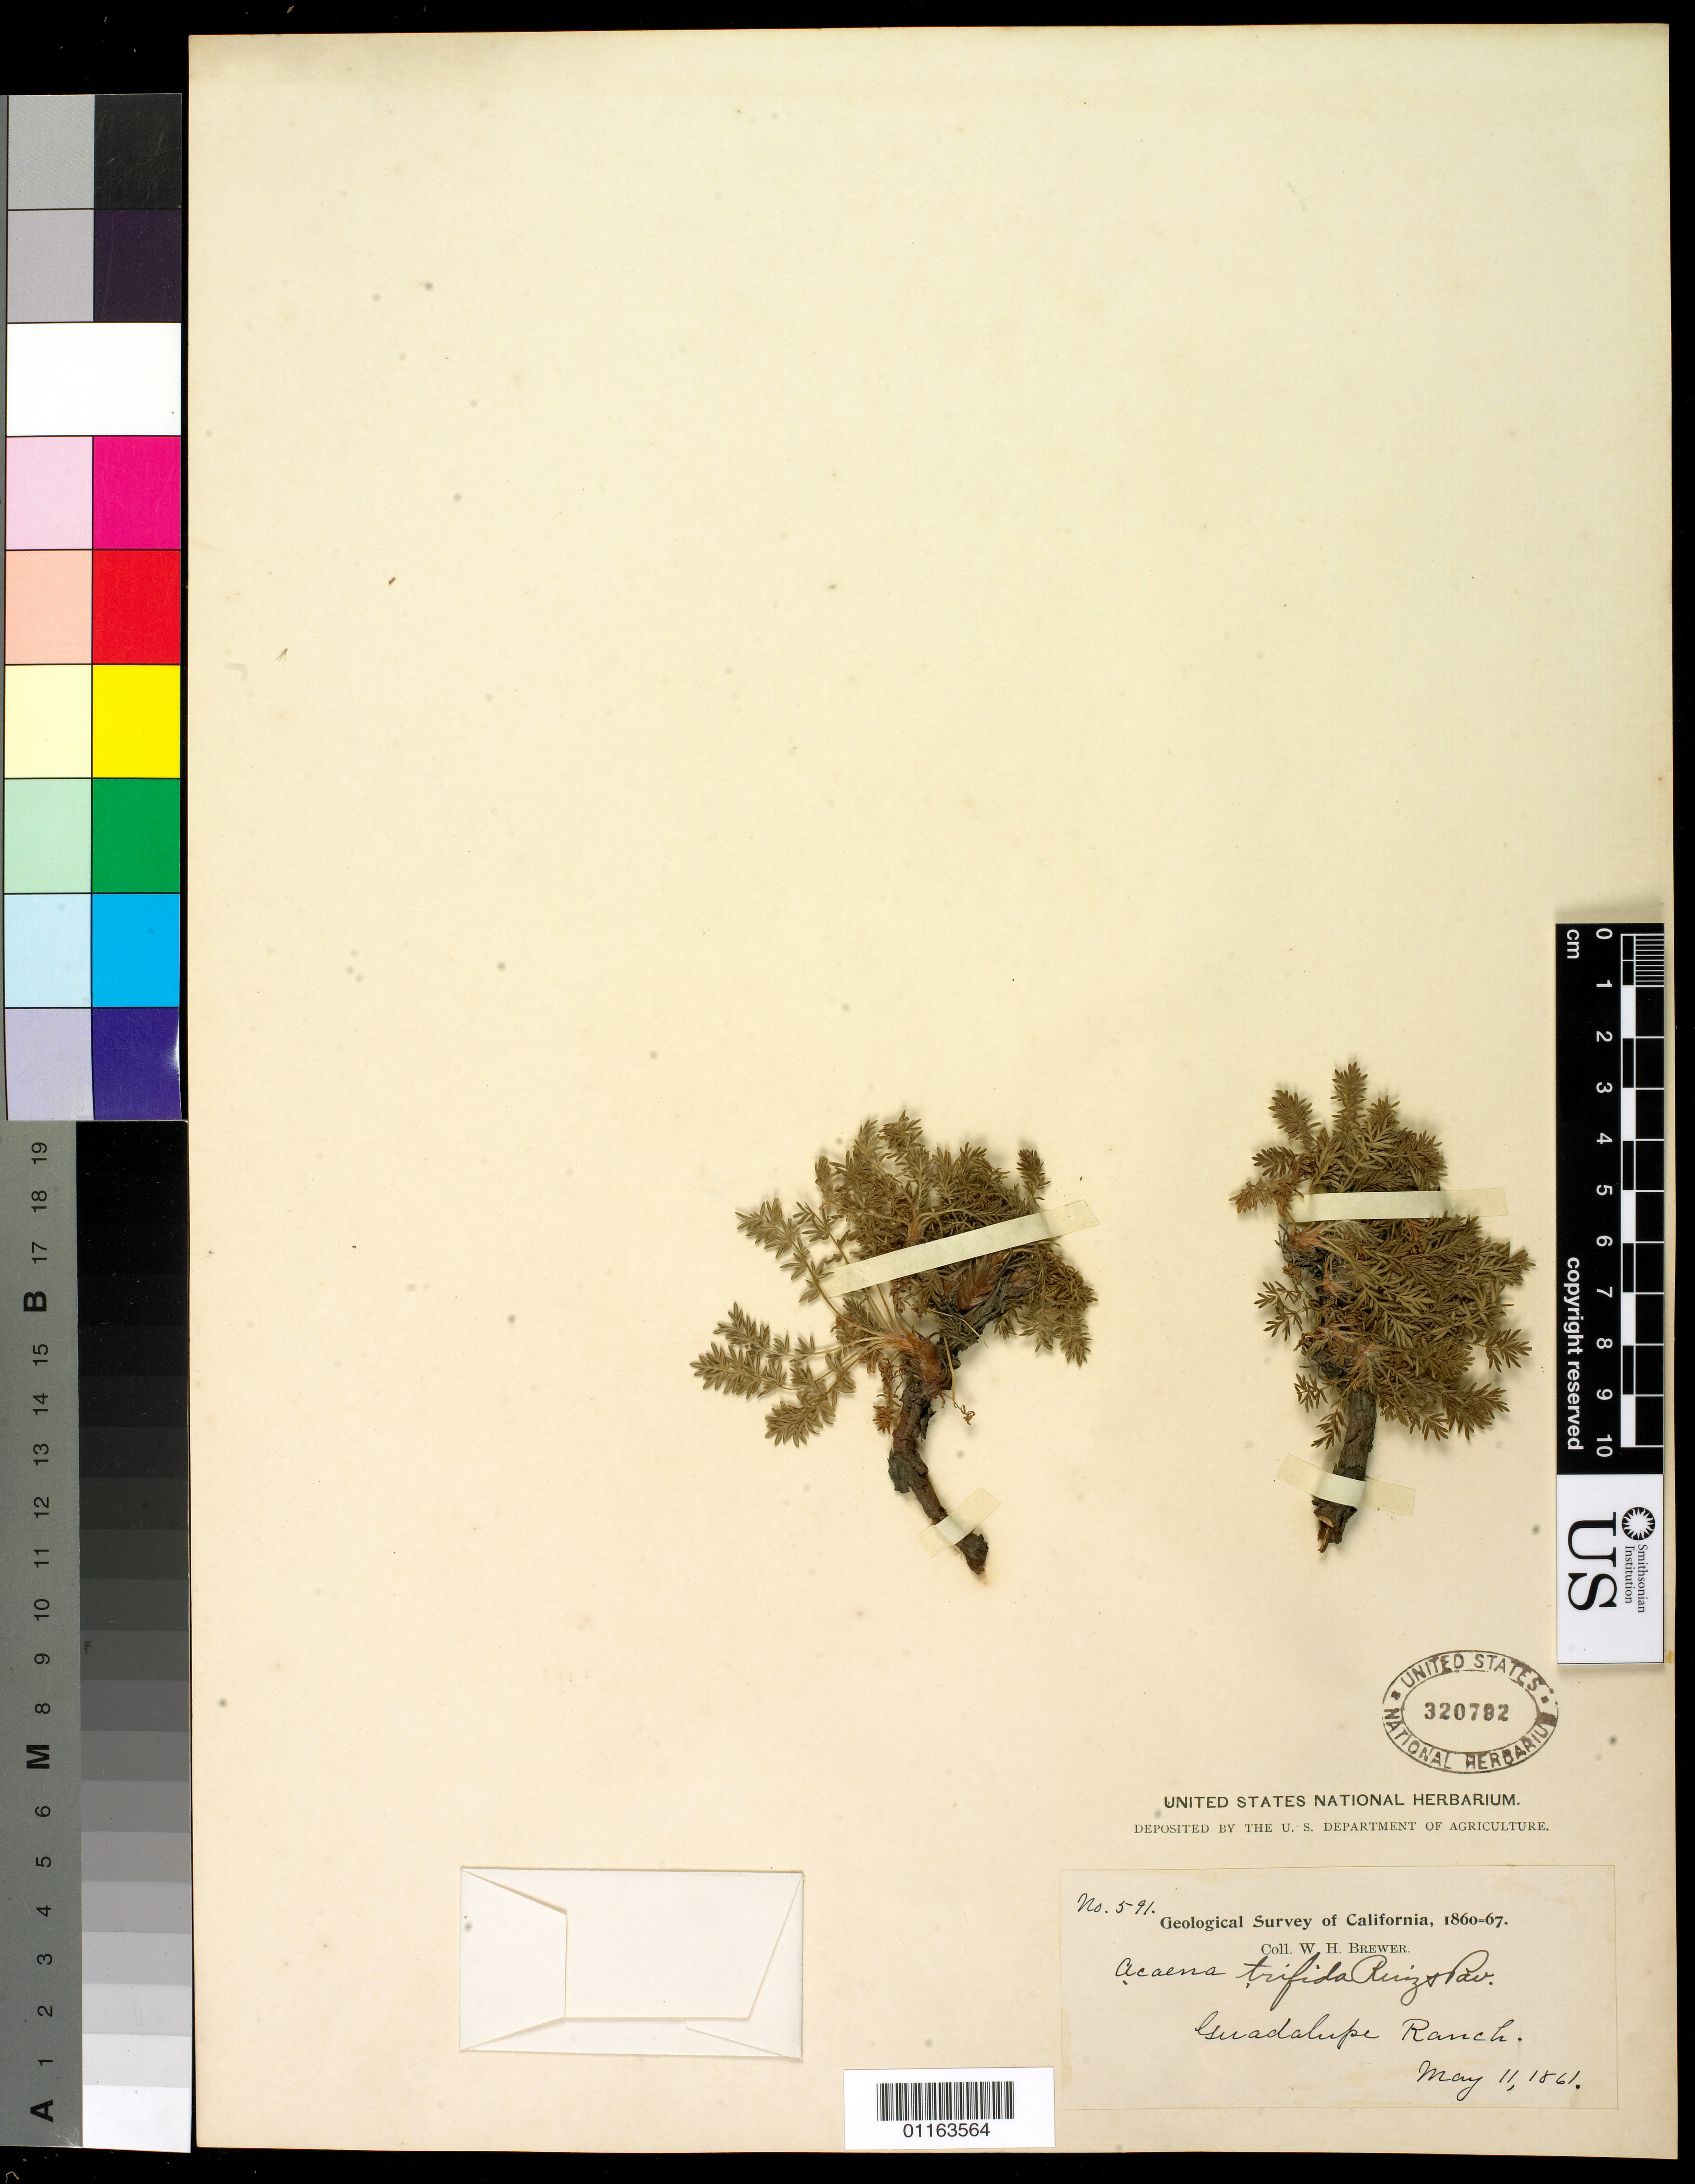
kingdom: Plantae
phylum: Tracheophyta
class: Magnoliopsida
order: Rosales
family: Rosaceae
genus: Acaena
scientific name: Acaena trifida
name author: Ruiz & Pav.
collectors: W. H. Brewer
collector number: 591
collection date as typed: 11 May 1861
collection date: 1861-05-11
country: United States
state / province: California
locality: Guadalupe Ranch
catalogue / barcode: US 320702